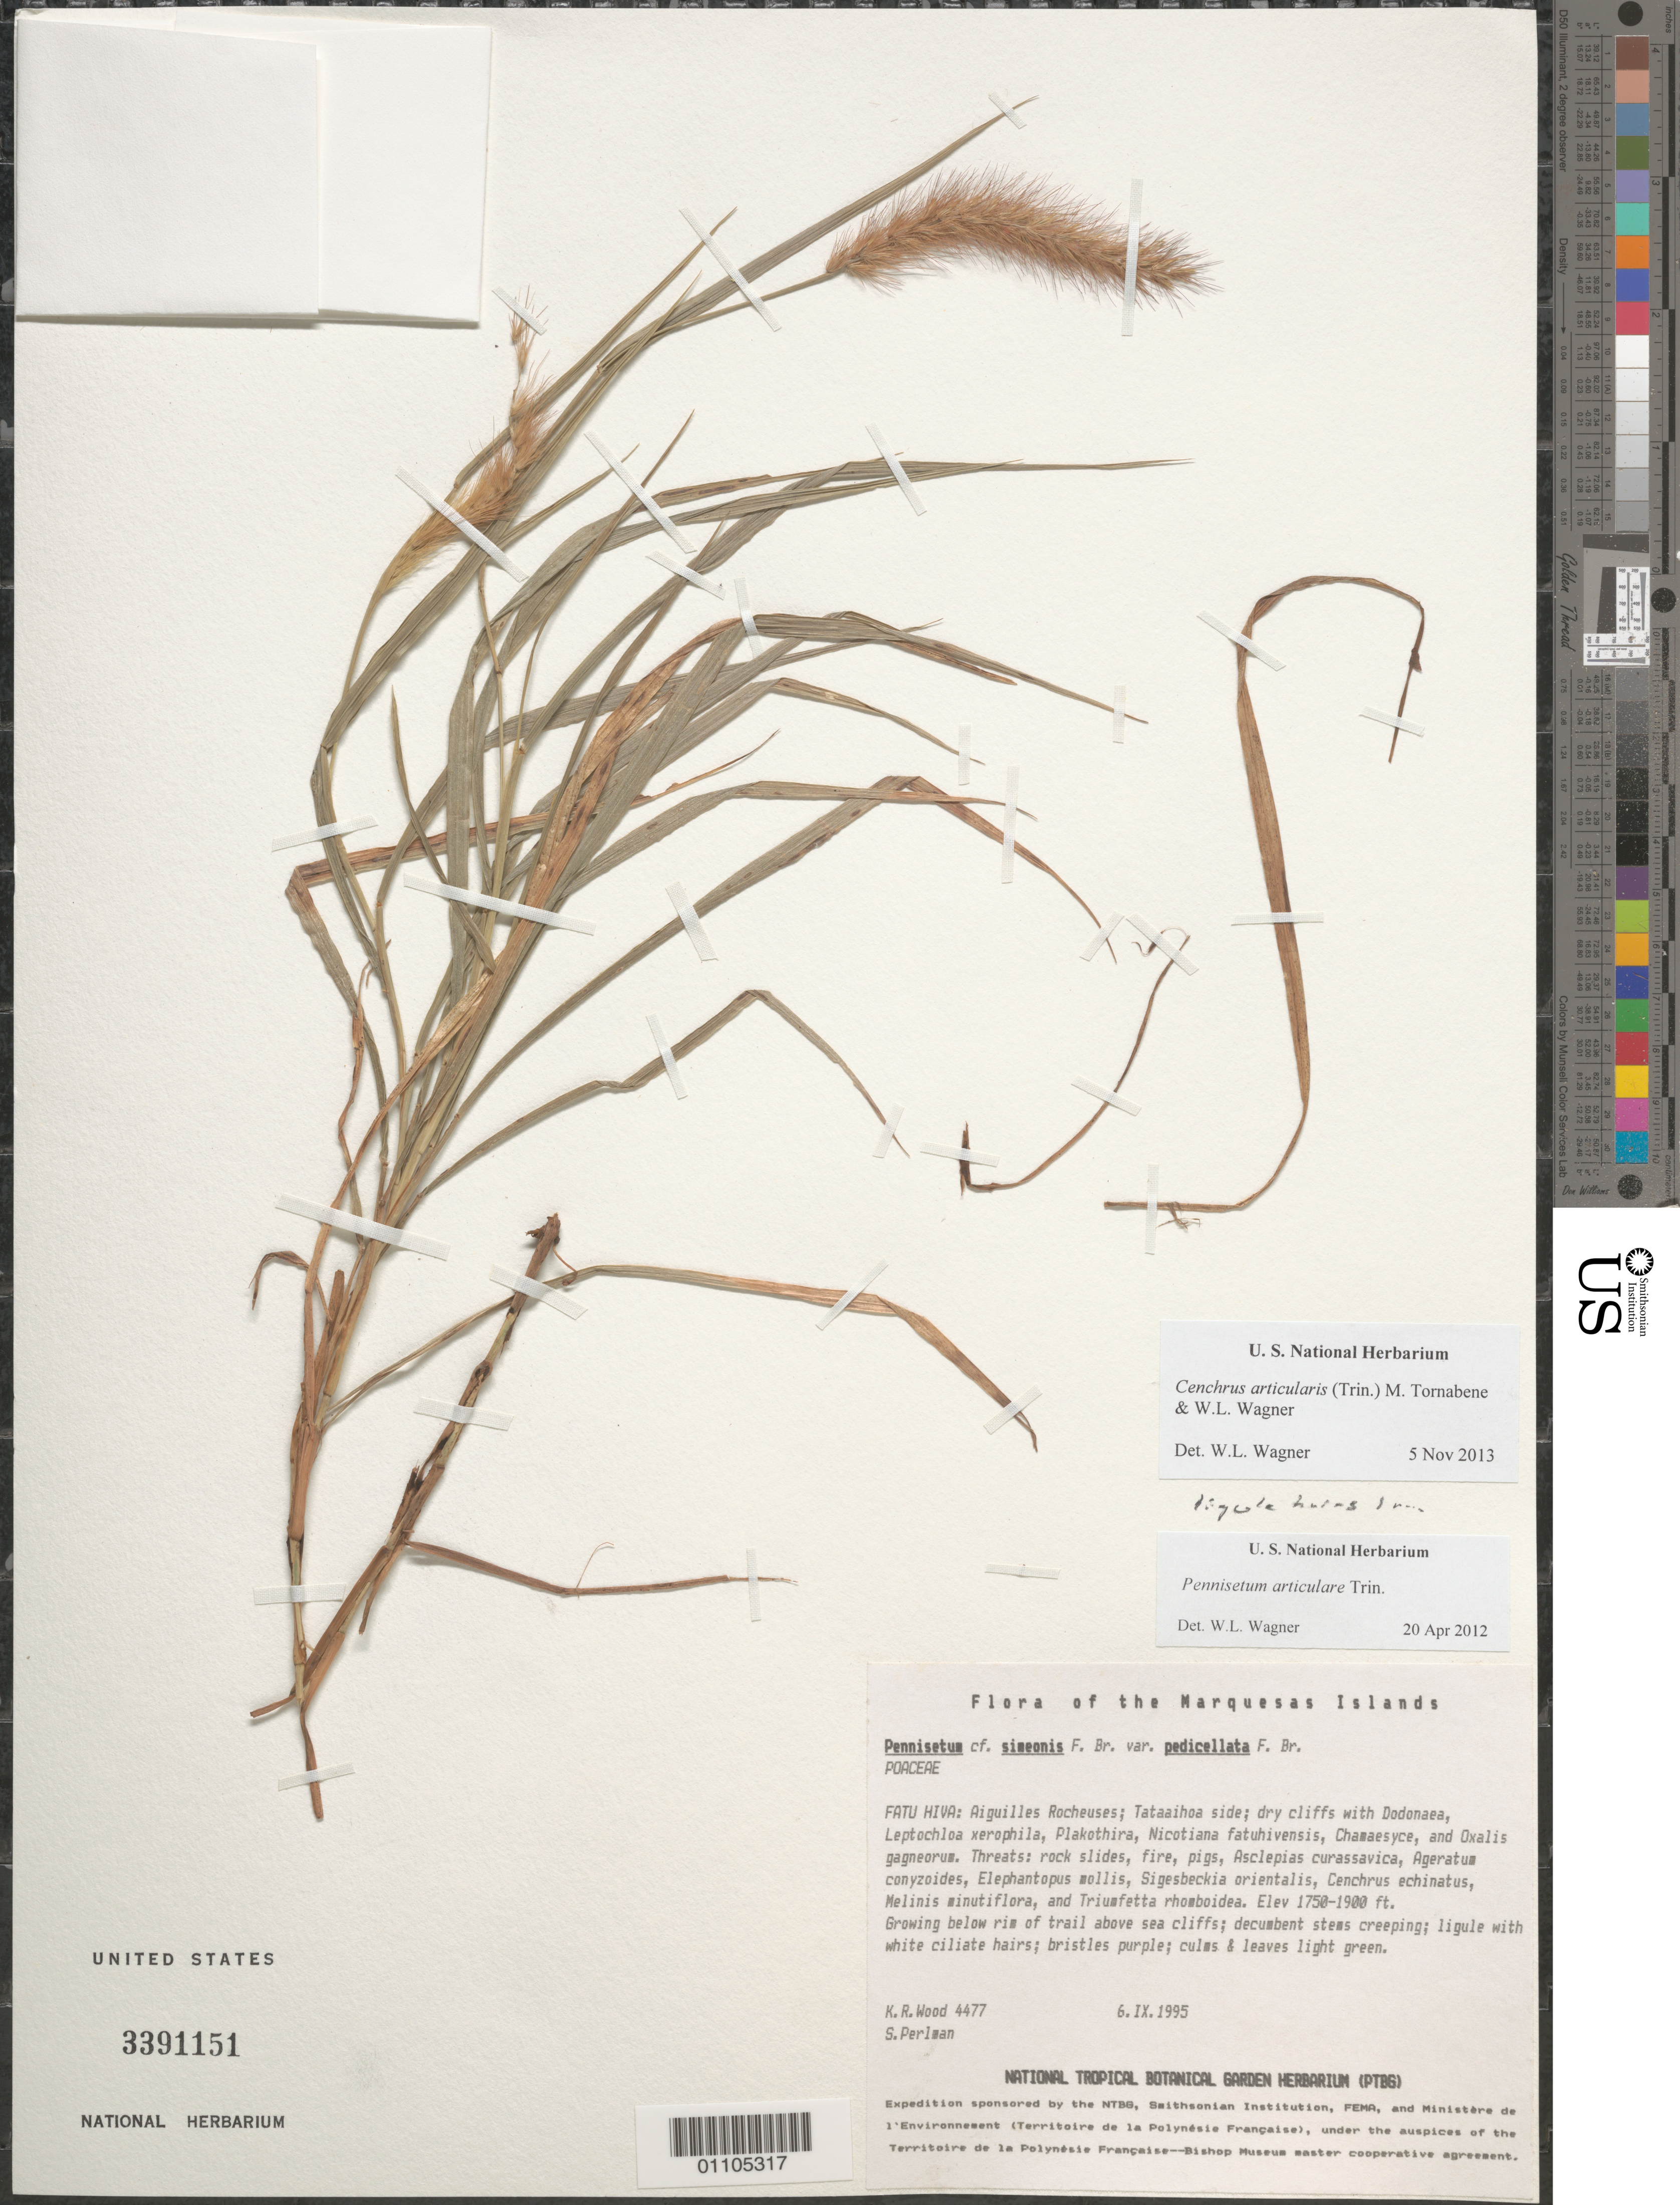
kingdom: Plantae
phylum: Tracheophyta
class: Liliopsida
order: Poales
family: Poaceae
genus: Cenchrus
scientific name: Cenchrus articularis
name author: (Trin.) M.W. Tornab. & W.L. Wagner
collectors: K. R. Wood & S. P. Perlman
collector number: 4477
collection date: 1995-09-06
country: French Polynesia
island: Fatu Hiva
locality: Aiguilles Rocheuses, Tataaihoa side. Growing below rim of trail above sea cliffs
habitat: Dry cliffs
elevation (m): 533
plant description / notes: Rockslides, fire, pigs, Asclepias curassavica, Ageratina conyzoides, Elaphantopsis mollis, Siegesbeckia orientalis, Cenchrus echinatus, Melinus minutiflora, Triumphetta rhomboidea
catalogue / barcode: US 3391151